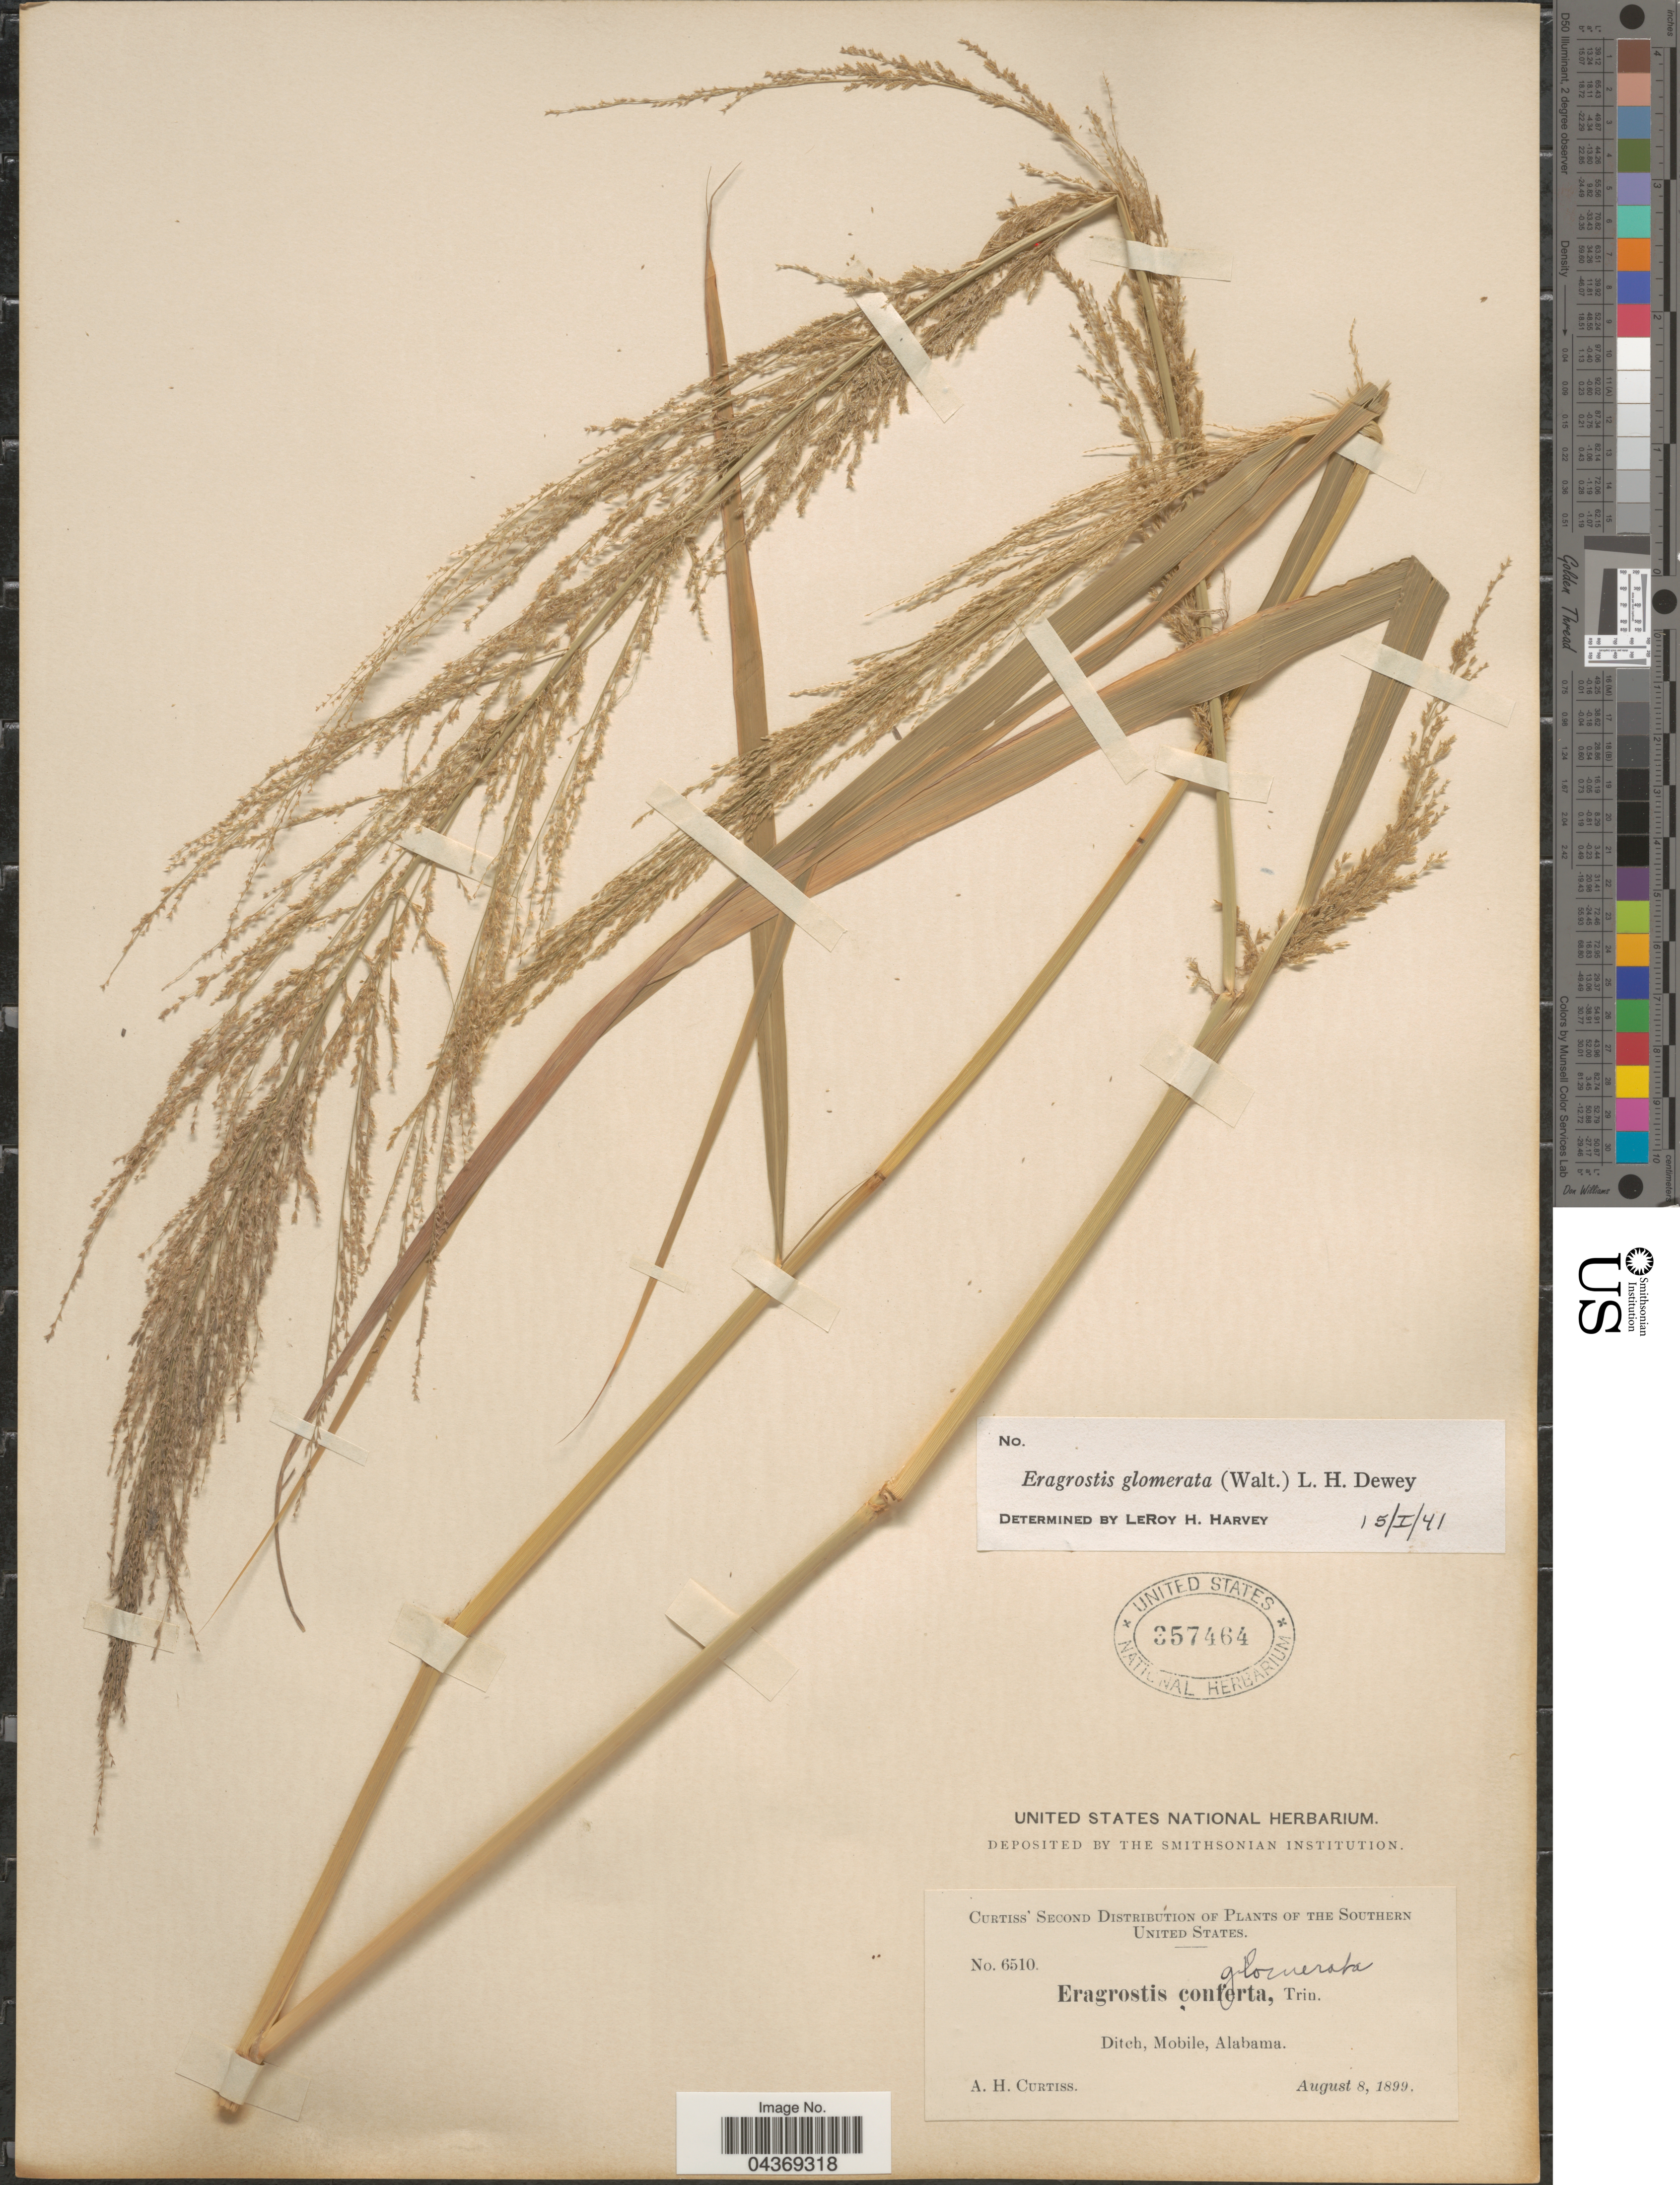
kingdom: Plantae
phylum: Tracheophyta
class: Liliopsida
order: Poales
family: Poaceae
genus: Eragrostis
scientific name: Eragrostis japonica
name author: (Thunb.) Trin.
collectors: A. H. Curtiss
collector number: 6510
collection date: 1899-08-08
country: United States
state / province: Alabama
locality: The Southern United States. Ditch, Mobile.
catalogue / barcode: US 357464